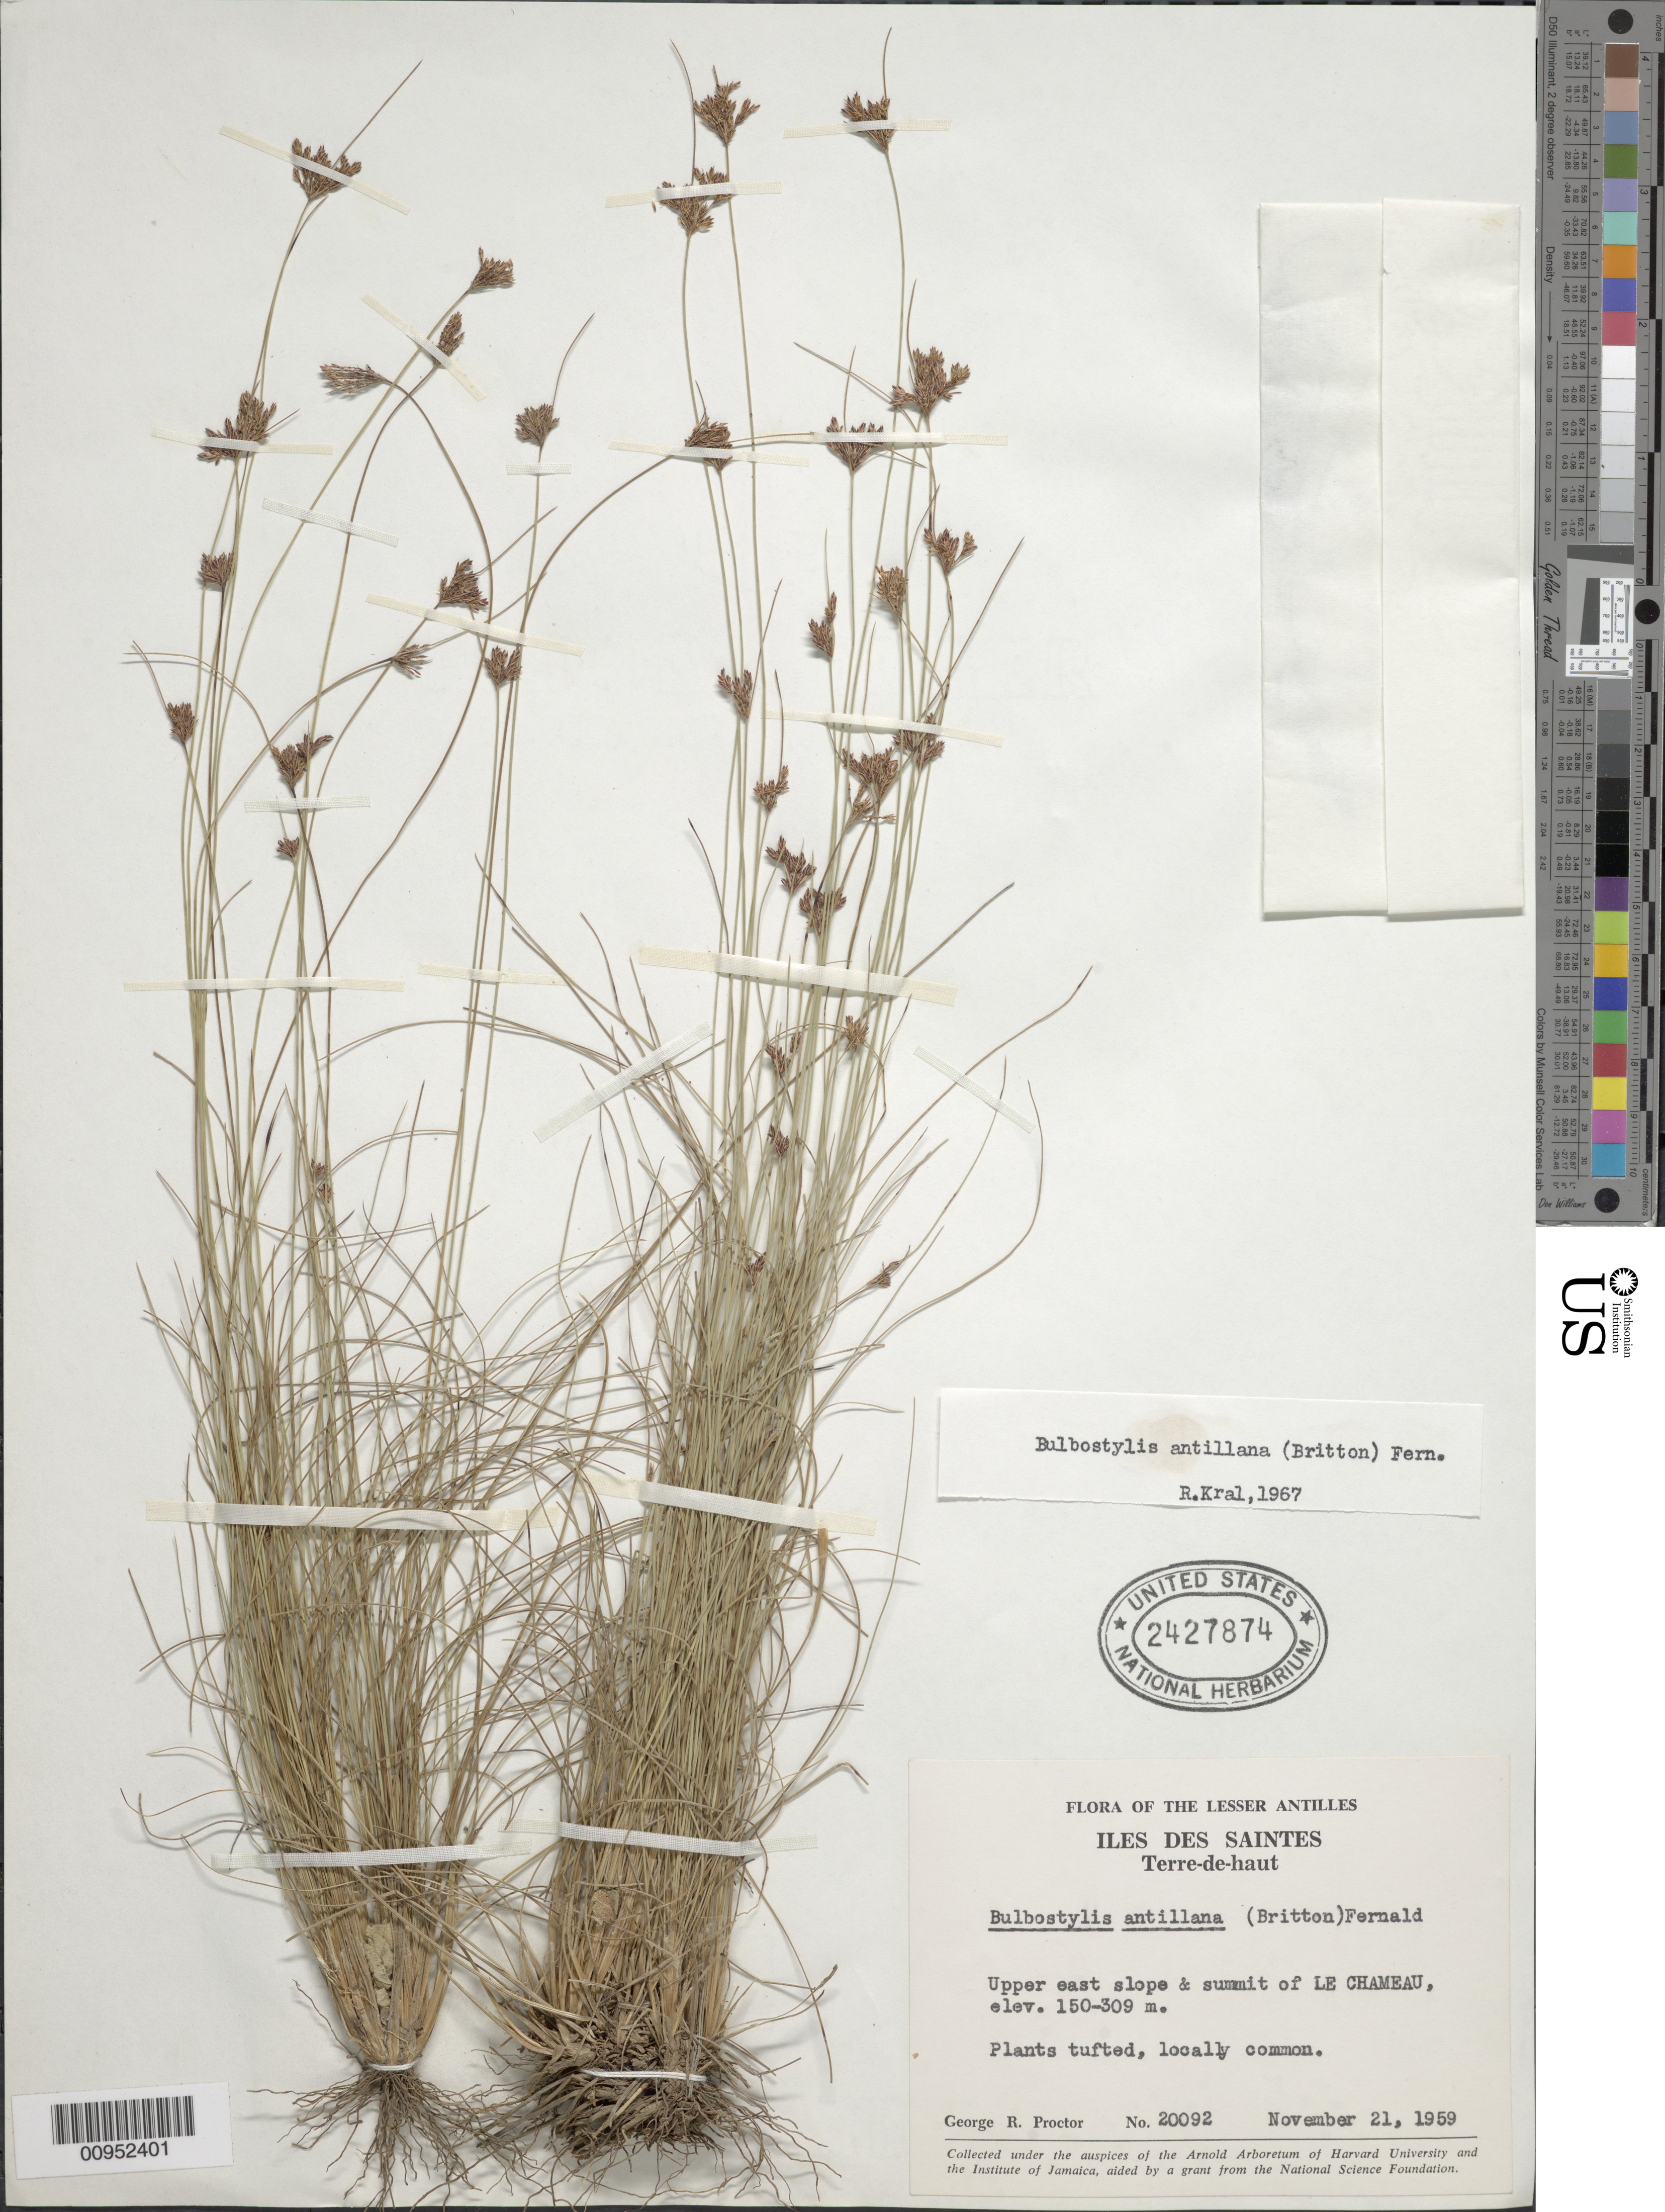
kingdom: Plantae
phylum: Tracheophyta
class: Liliopsida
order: Poales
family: Cyperaceae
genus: Bulbostylis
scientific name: Bulbostylis antillana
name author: (Britton) Fernald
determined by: Kral, Robert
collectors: G. R. Proctor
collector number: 20092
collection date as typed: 21 Nov 1959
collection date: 1959-11-21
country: Guadeloupe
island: Terre de Haut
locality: Terre de Haut, upper east slope and summit of Le Chambeau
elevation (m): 150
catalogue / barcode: US 2427874